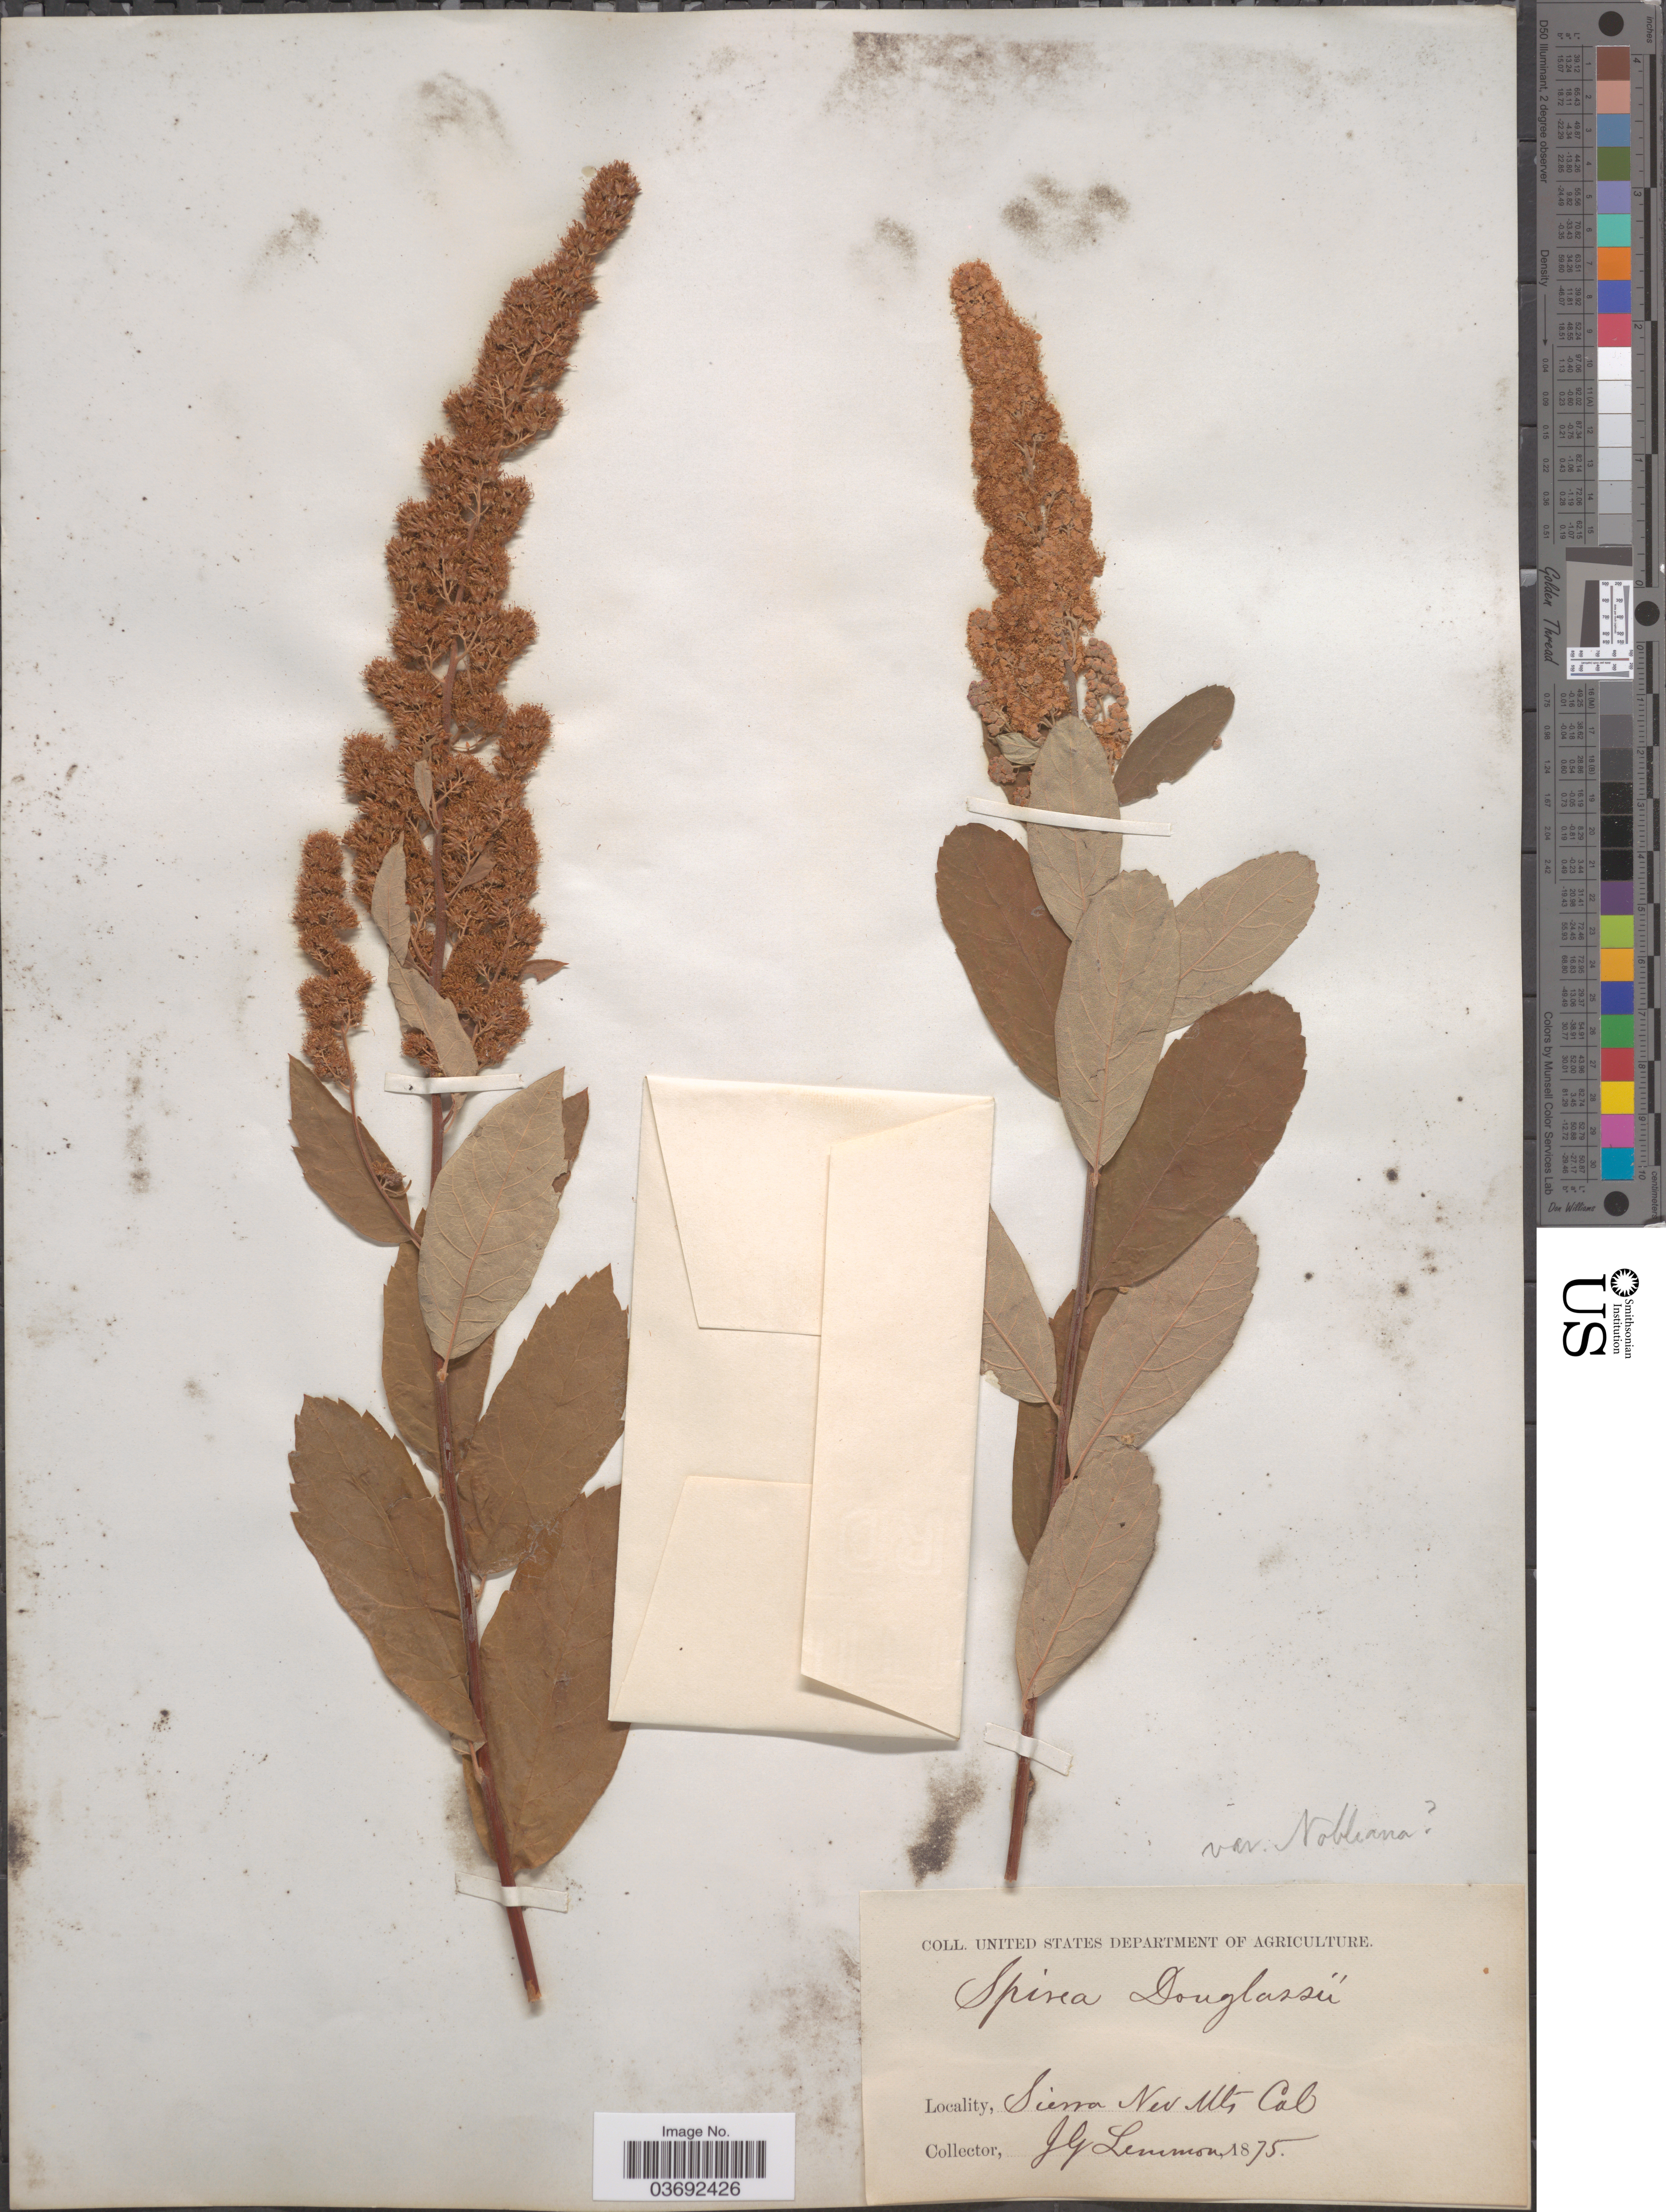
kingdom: Plantae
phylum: Tracheophyta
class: Magnoliopsida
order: Rosales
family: Rosaceae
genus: Spiraea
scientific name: Spiraea douglasii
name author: Hook.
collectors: J. Lemmon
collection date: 1875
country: United States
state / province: California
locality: Sierra Nev Mts.